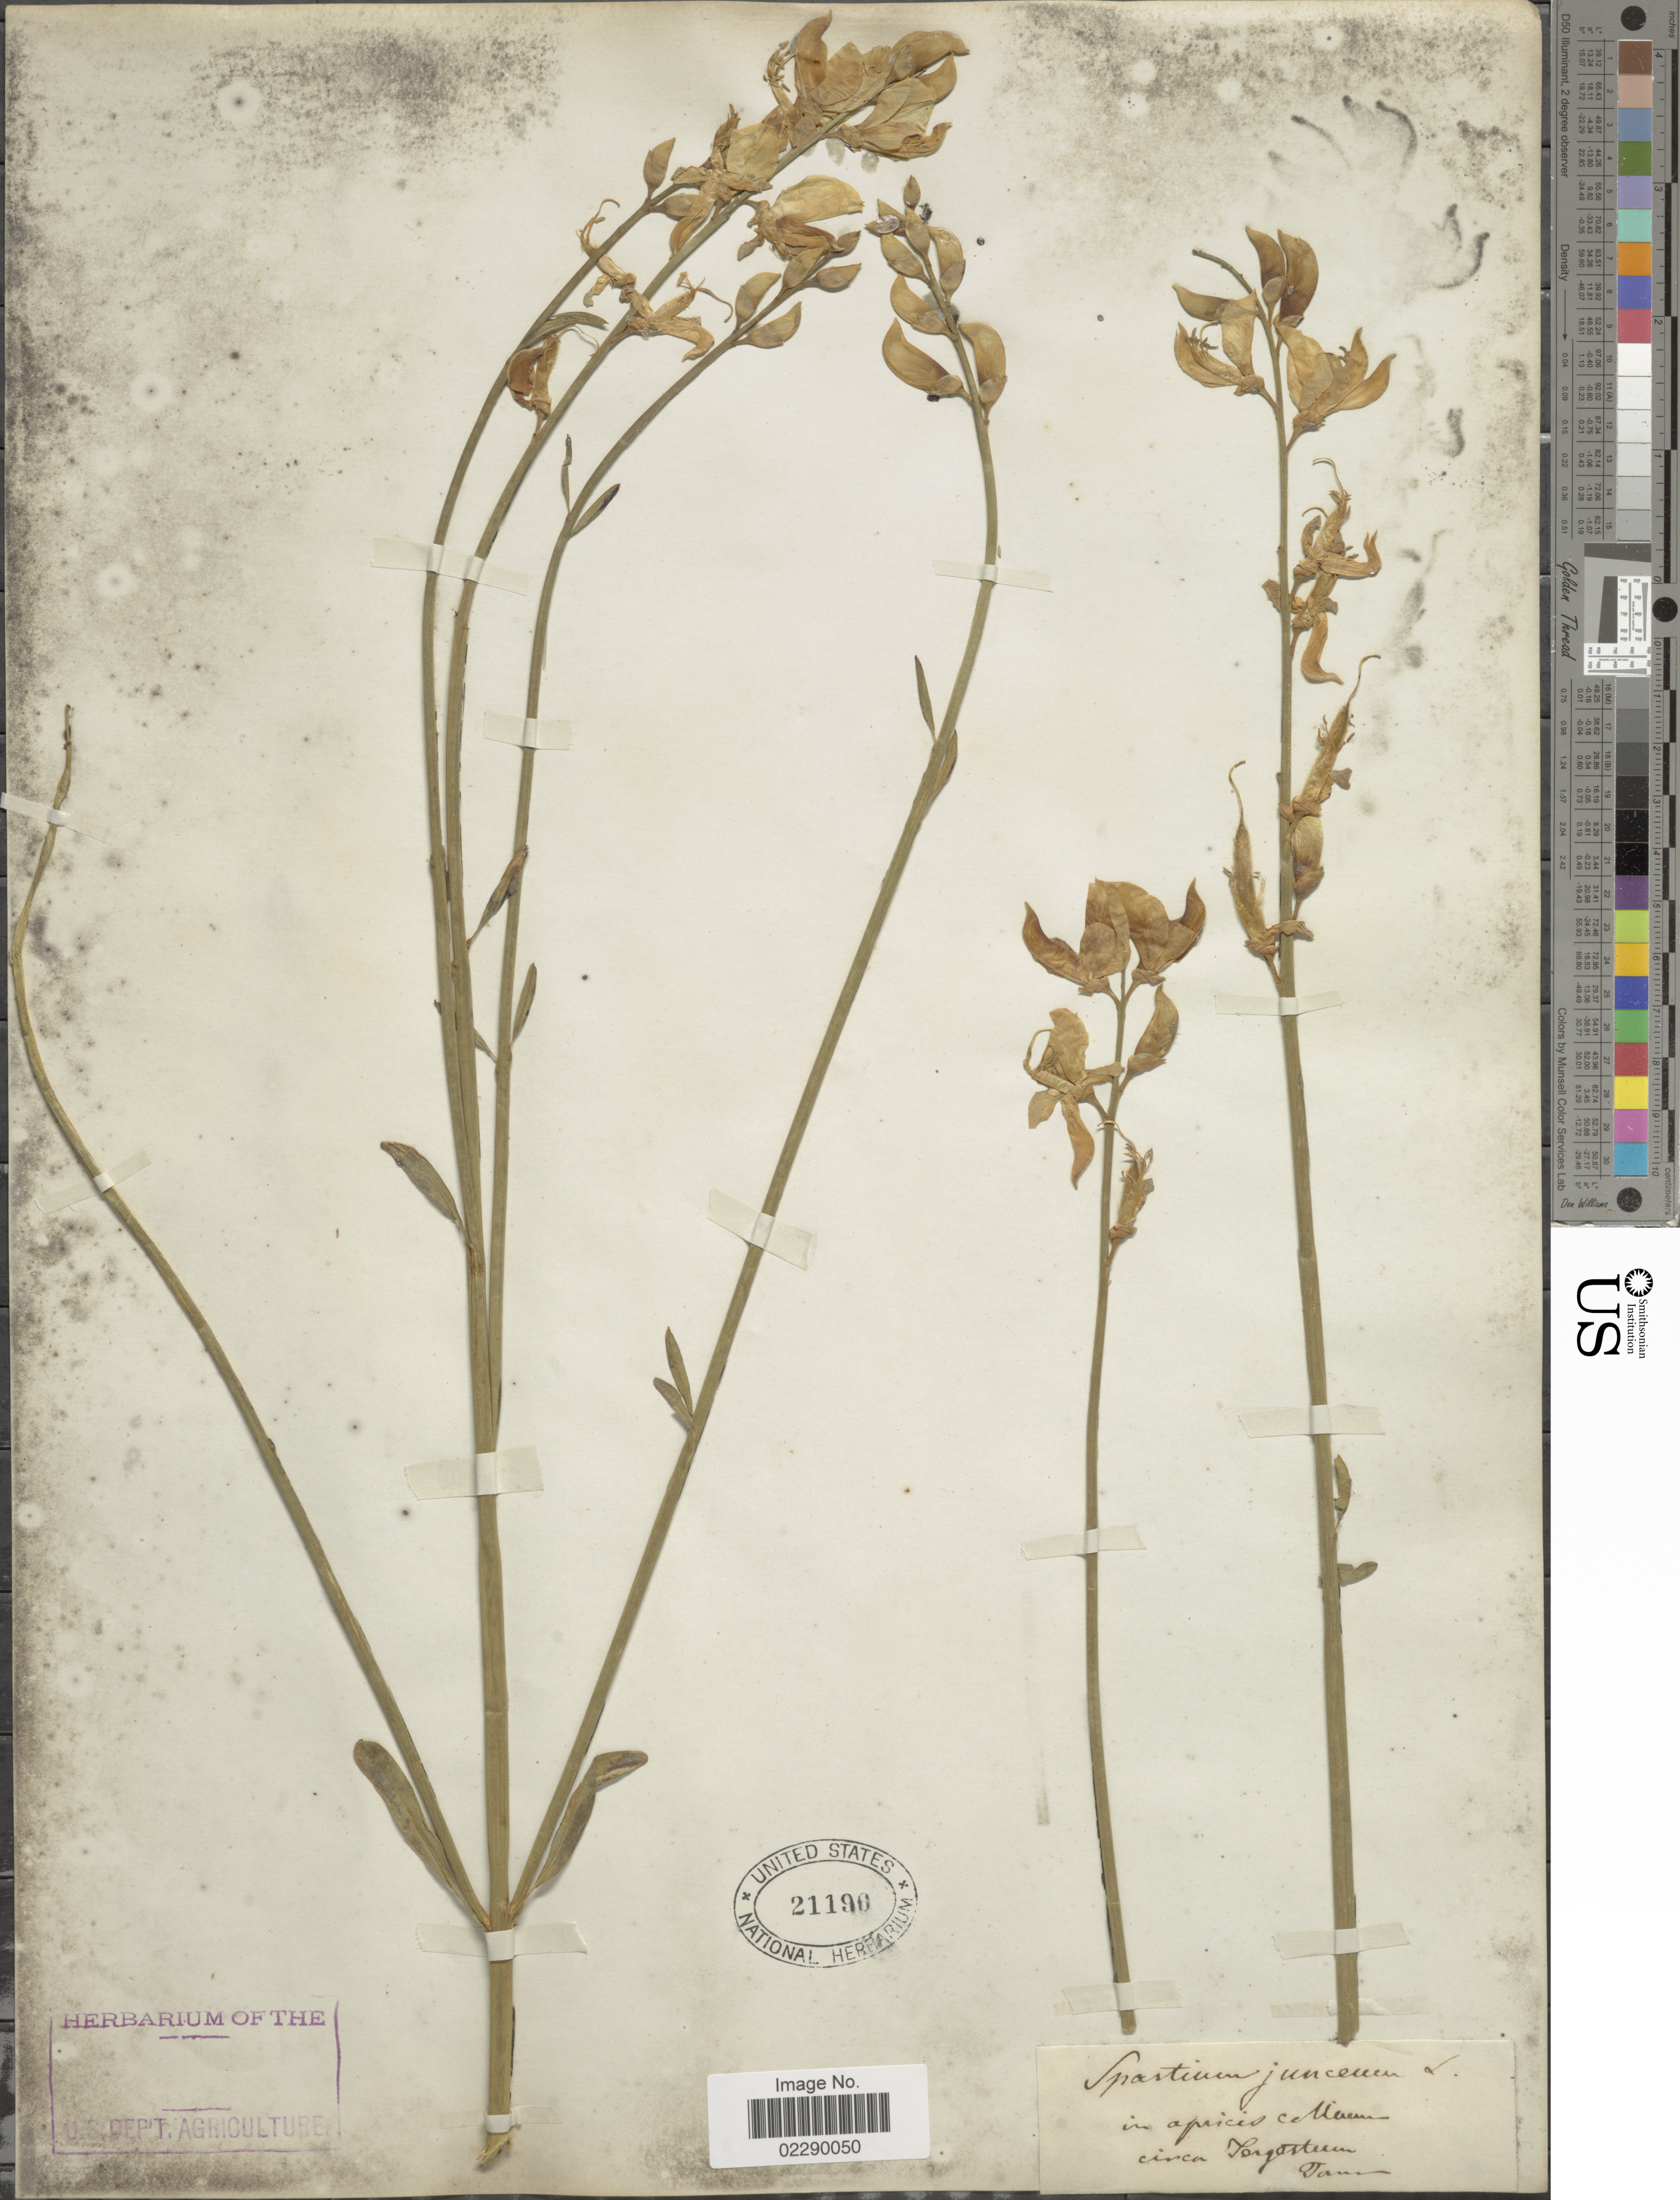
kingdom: Plantae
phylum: Tracheophyta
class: Magnoliopsida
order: Fabales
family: Fabaceae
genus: Spartium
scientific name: Spartium junceum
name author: L.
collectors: Tommasini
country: Italy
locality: In apricis [illegible text] circa Tergestum.[interpreted]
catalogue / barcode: US 21196